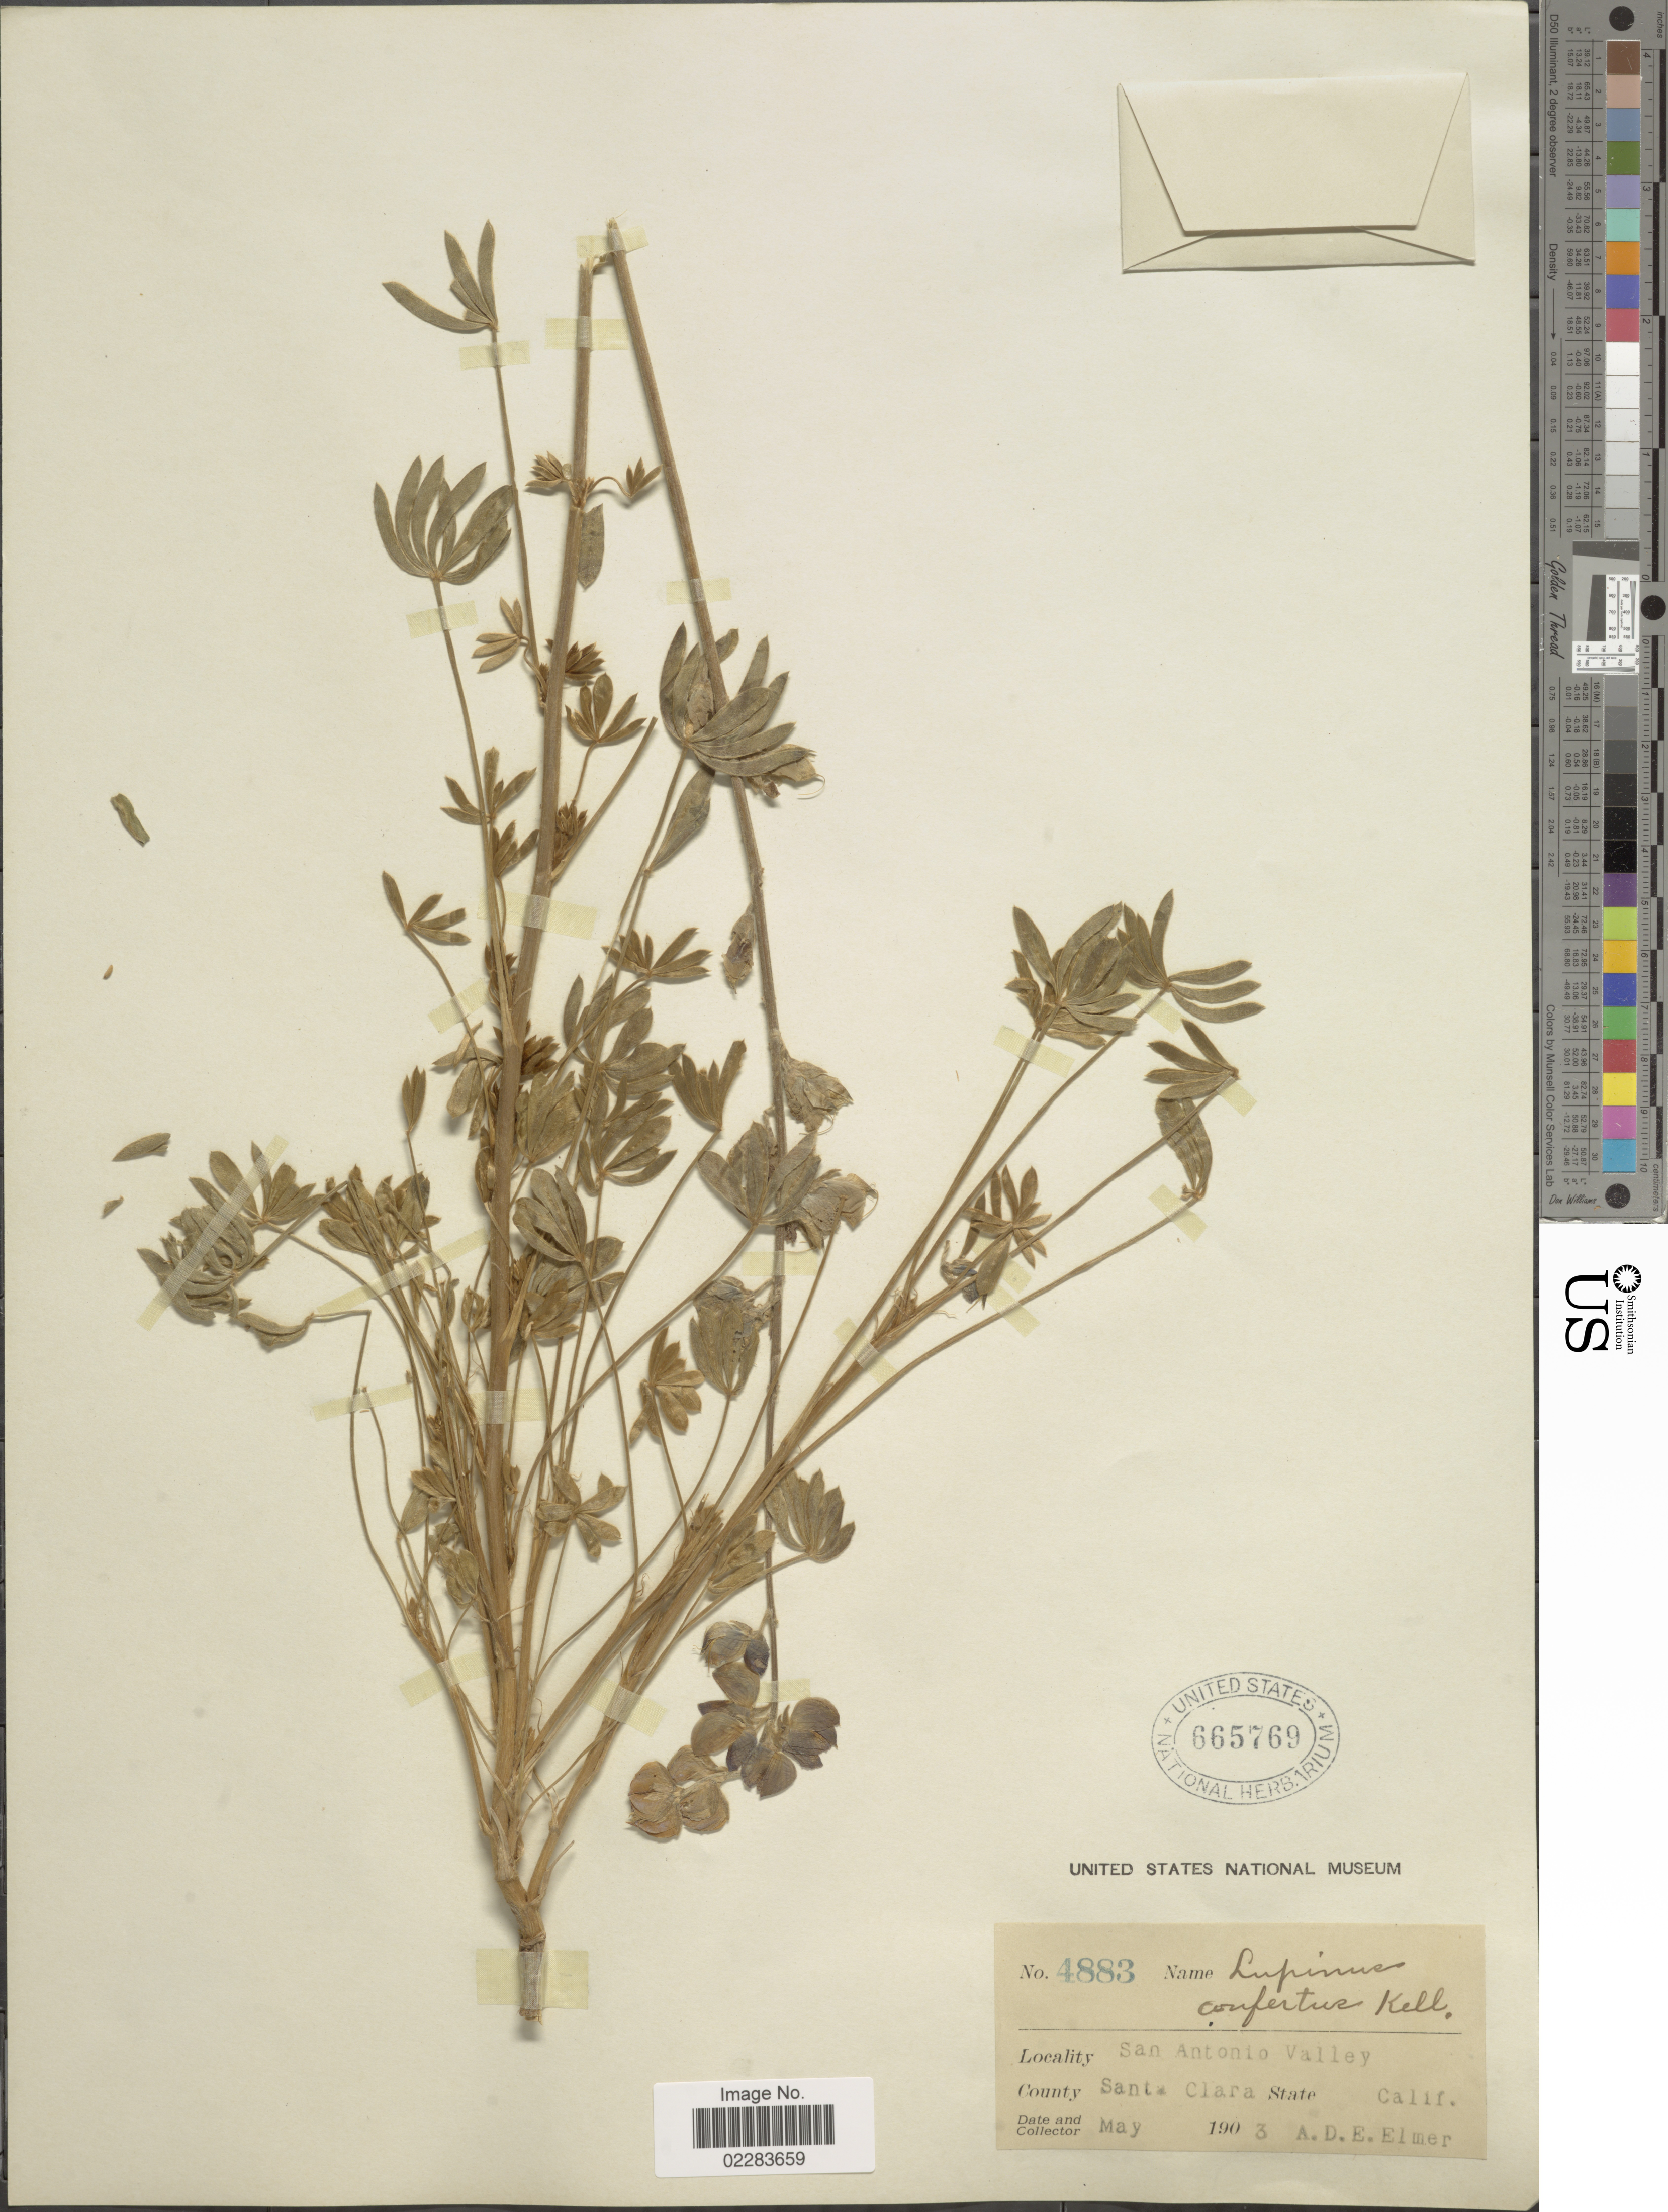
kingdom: Plantae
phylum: Tracheophyta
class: Magnoliopsida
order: Fabales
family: Fabaceae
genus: Lupinus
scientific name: Lupinus albifrons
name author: Benth.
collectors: A. D. E. Elmer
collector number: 4883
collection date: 1903-05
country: United States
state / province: California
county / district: Santa Clara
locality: San Antonio Valley. County: Santa Clara. Calif.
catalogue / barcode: US 665769